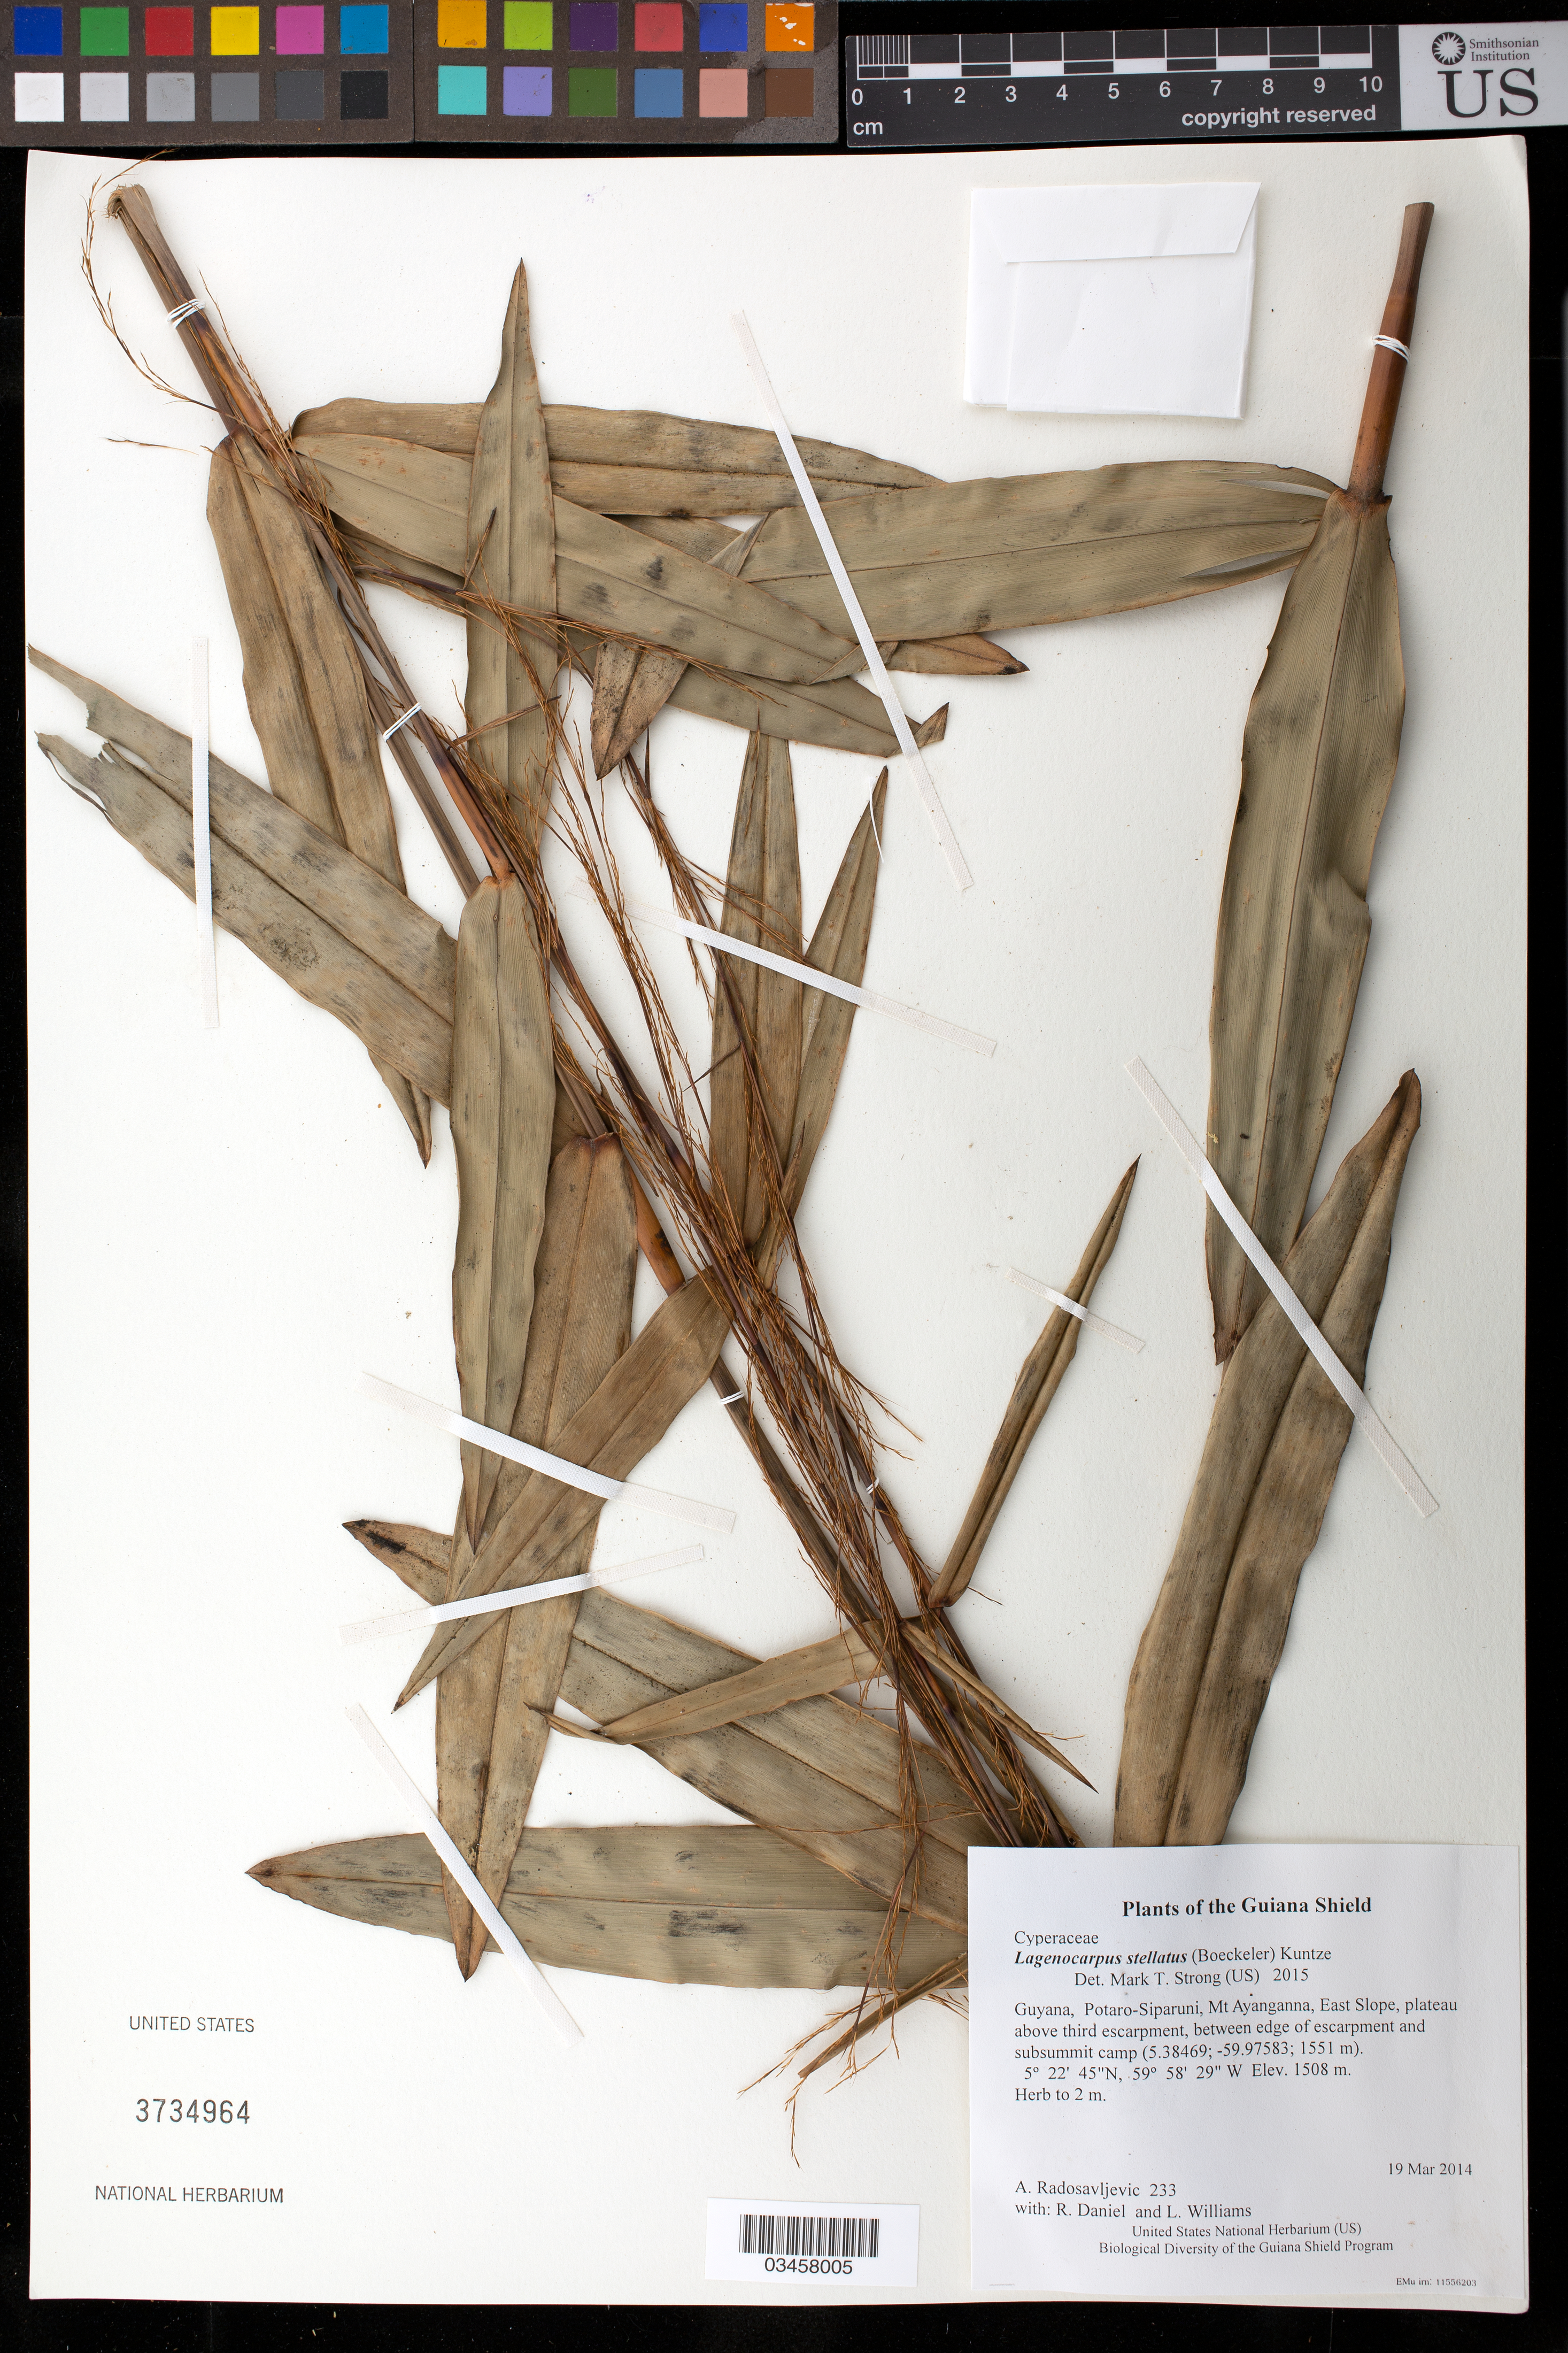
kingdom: Plantae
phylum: Tracheophyta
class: Liliopsida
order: Poales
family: Cyperaceae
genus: Didymiandrum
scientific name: Didymiandrum stellatum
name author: (Boeckeler) Gilly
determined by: Strong, Mark T., (BOT), Smithsonian Institution - National Museum of Natural History (UNITED STATES)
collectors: A. Radosavljevic, R. Daniel & L. Williams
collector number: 233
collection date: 2014-03-19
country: Guyana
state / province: Potaro-Siparuni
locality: Mt Ayanganna, East Slope, plateau above third escarpment, between edge of escarpment and subsummit camp (5.38469; -59.97583; 1551 m).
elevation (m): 1508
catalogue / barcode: US 3734964